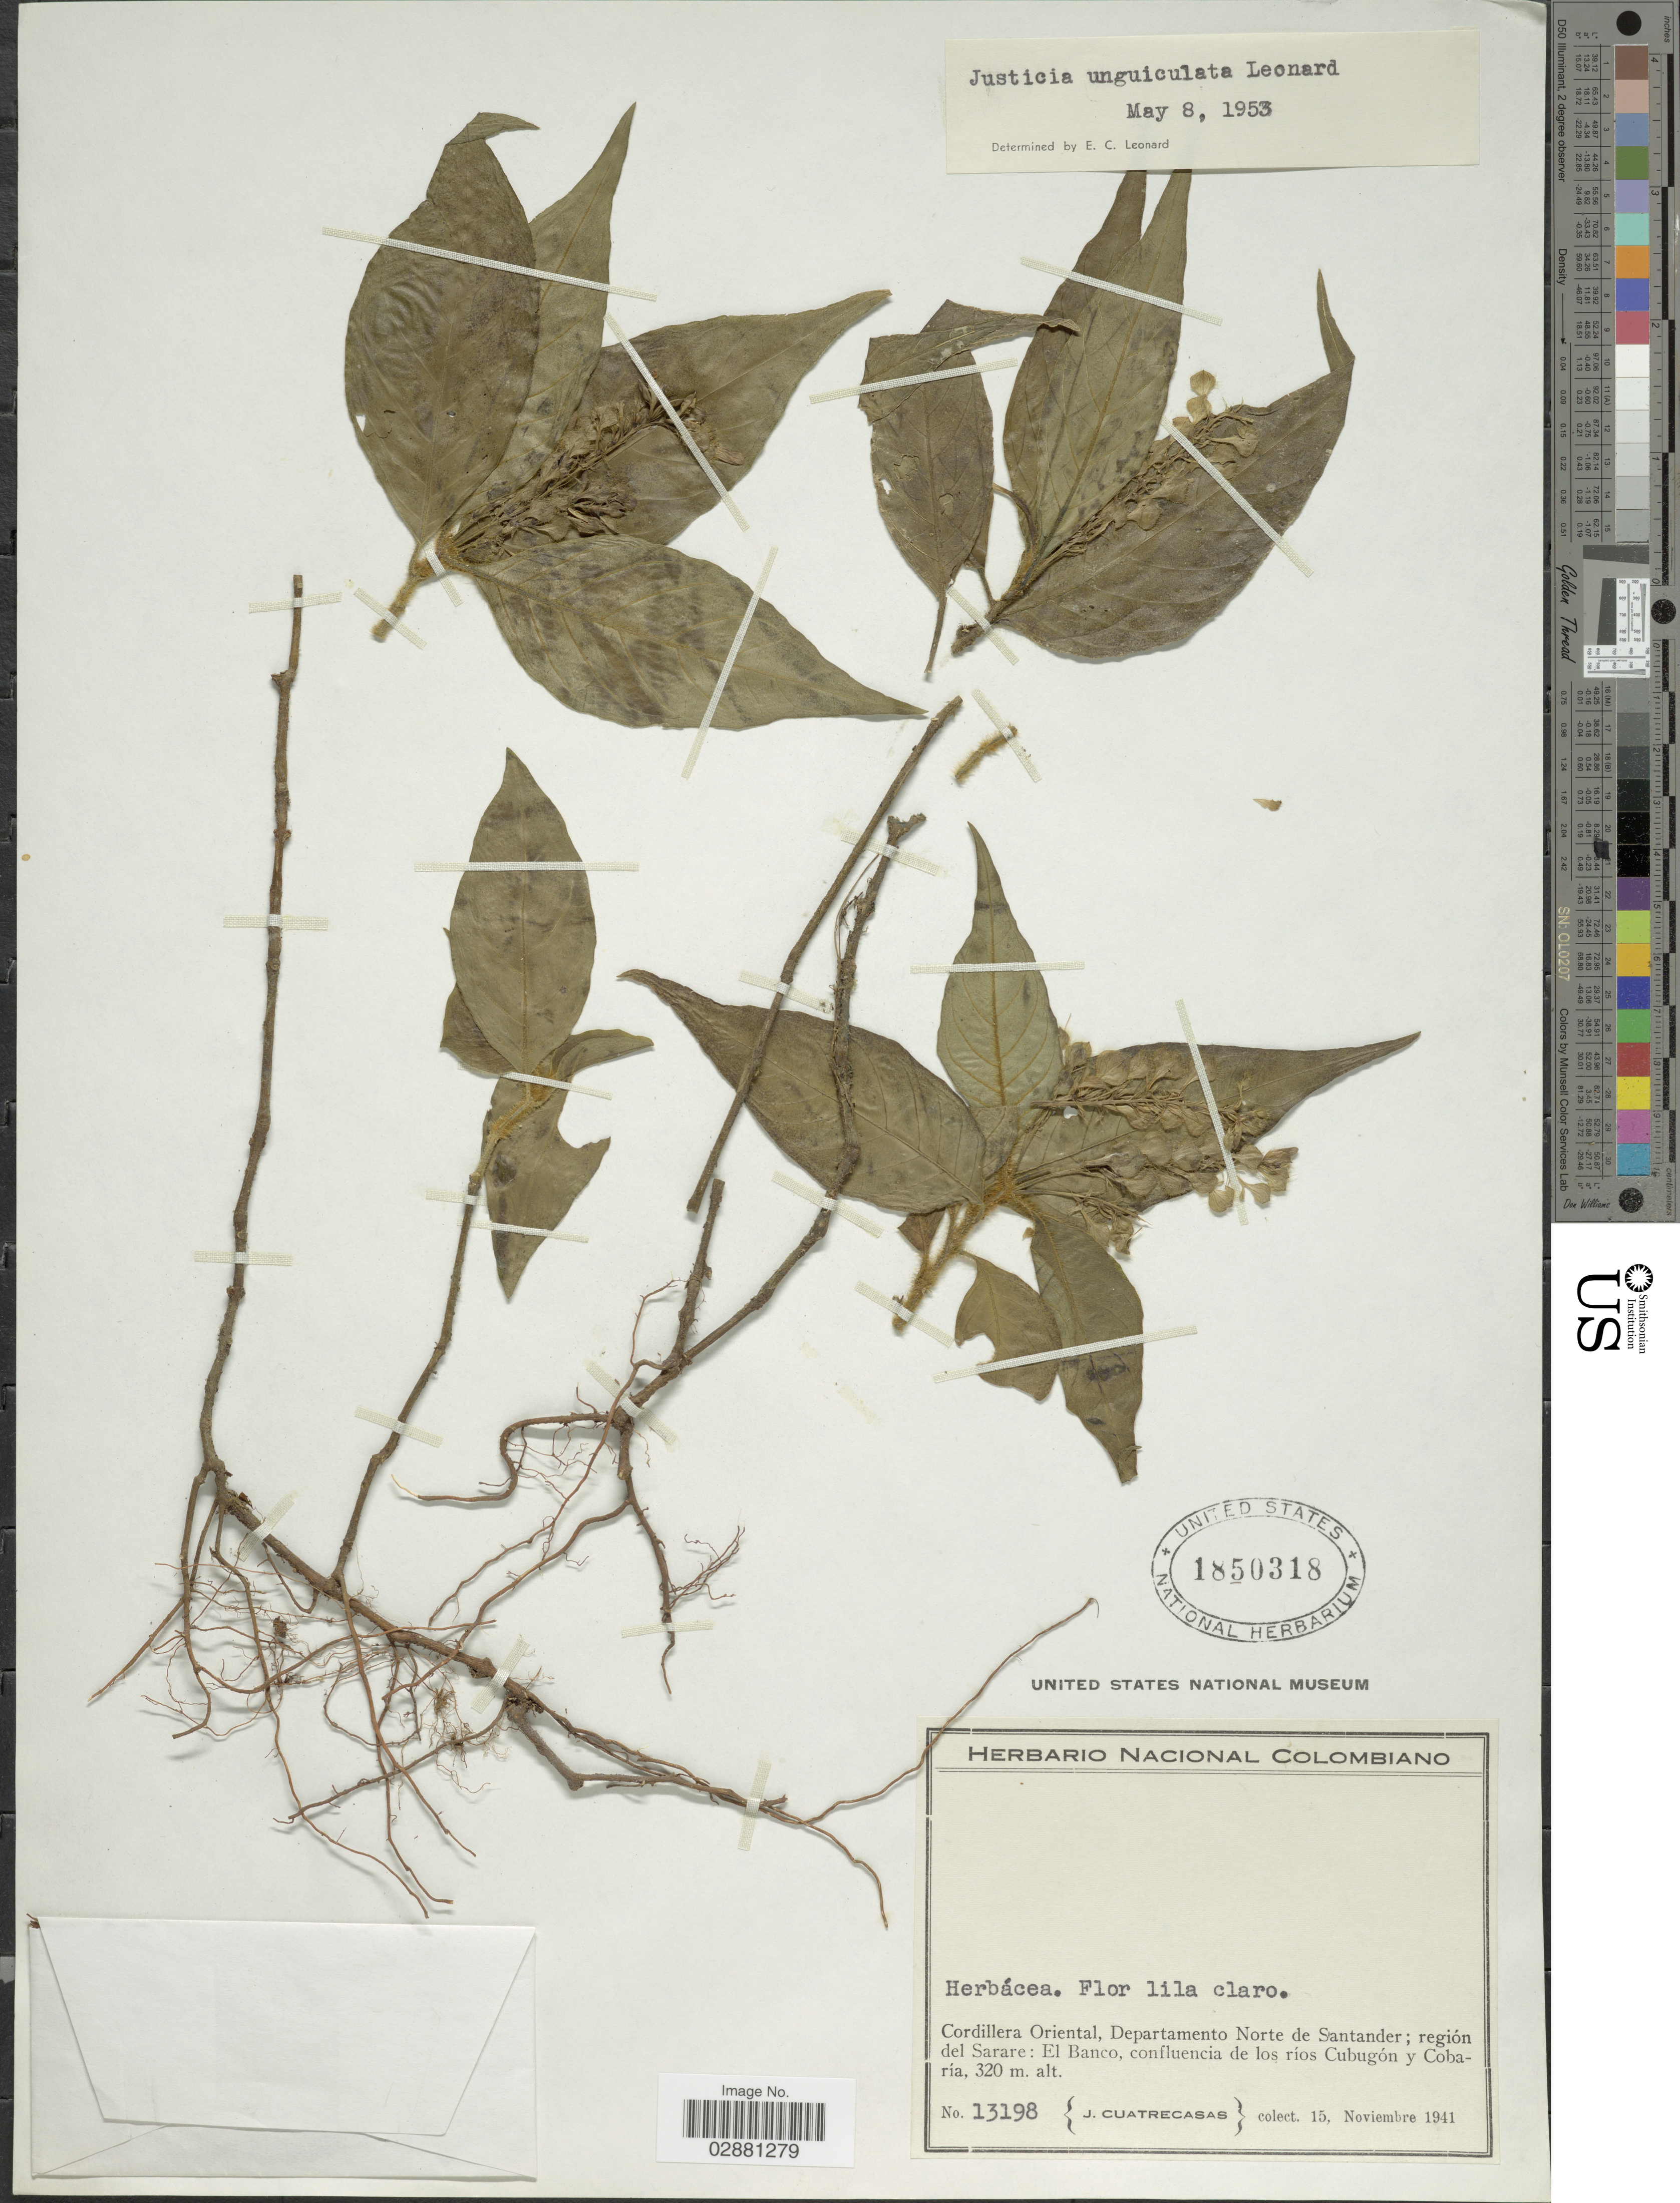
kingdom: Plantae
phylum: Tracheophyta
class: Magnoliopsida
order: Lamiales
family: Acanthaceae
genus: Justicia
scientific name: Justicia unguiculata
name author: Leonard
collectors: J. Cuatrecasas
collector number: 13198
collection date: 1941-11-15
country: Colombia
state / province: Norte de Santander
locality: Cordillera Oriental, Departamento Norte de Santander; región del Sarare: El Banco, confluencia de los ríos Cubugón y Cobaría.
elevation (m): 320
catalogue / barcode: US 1850318